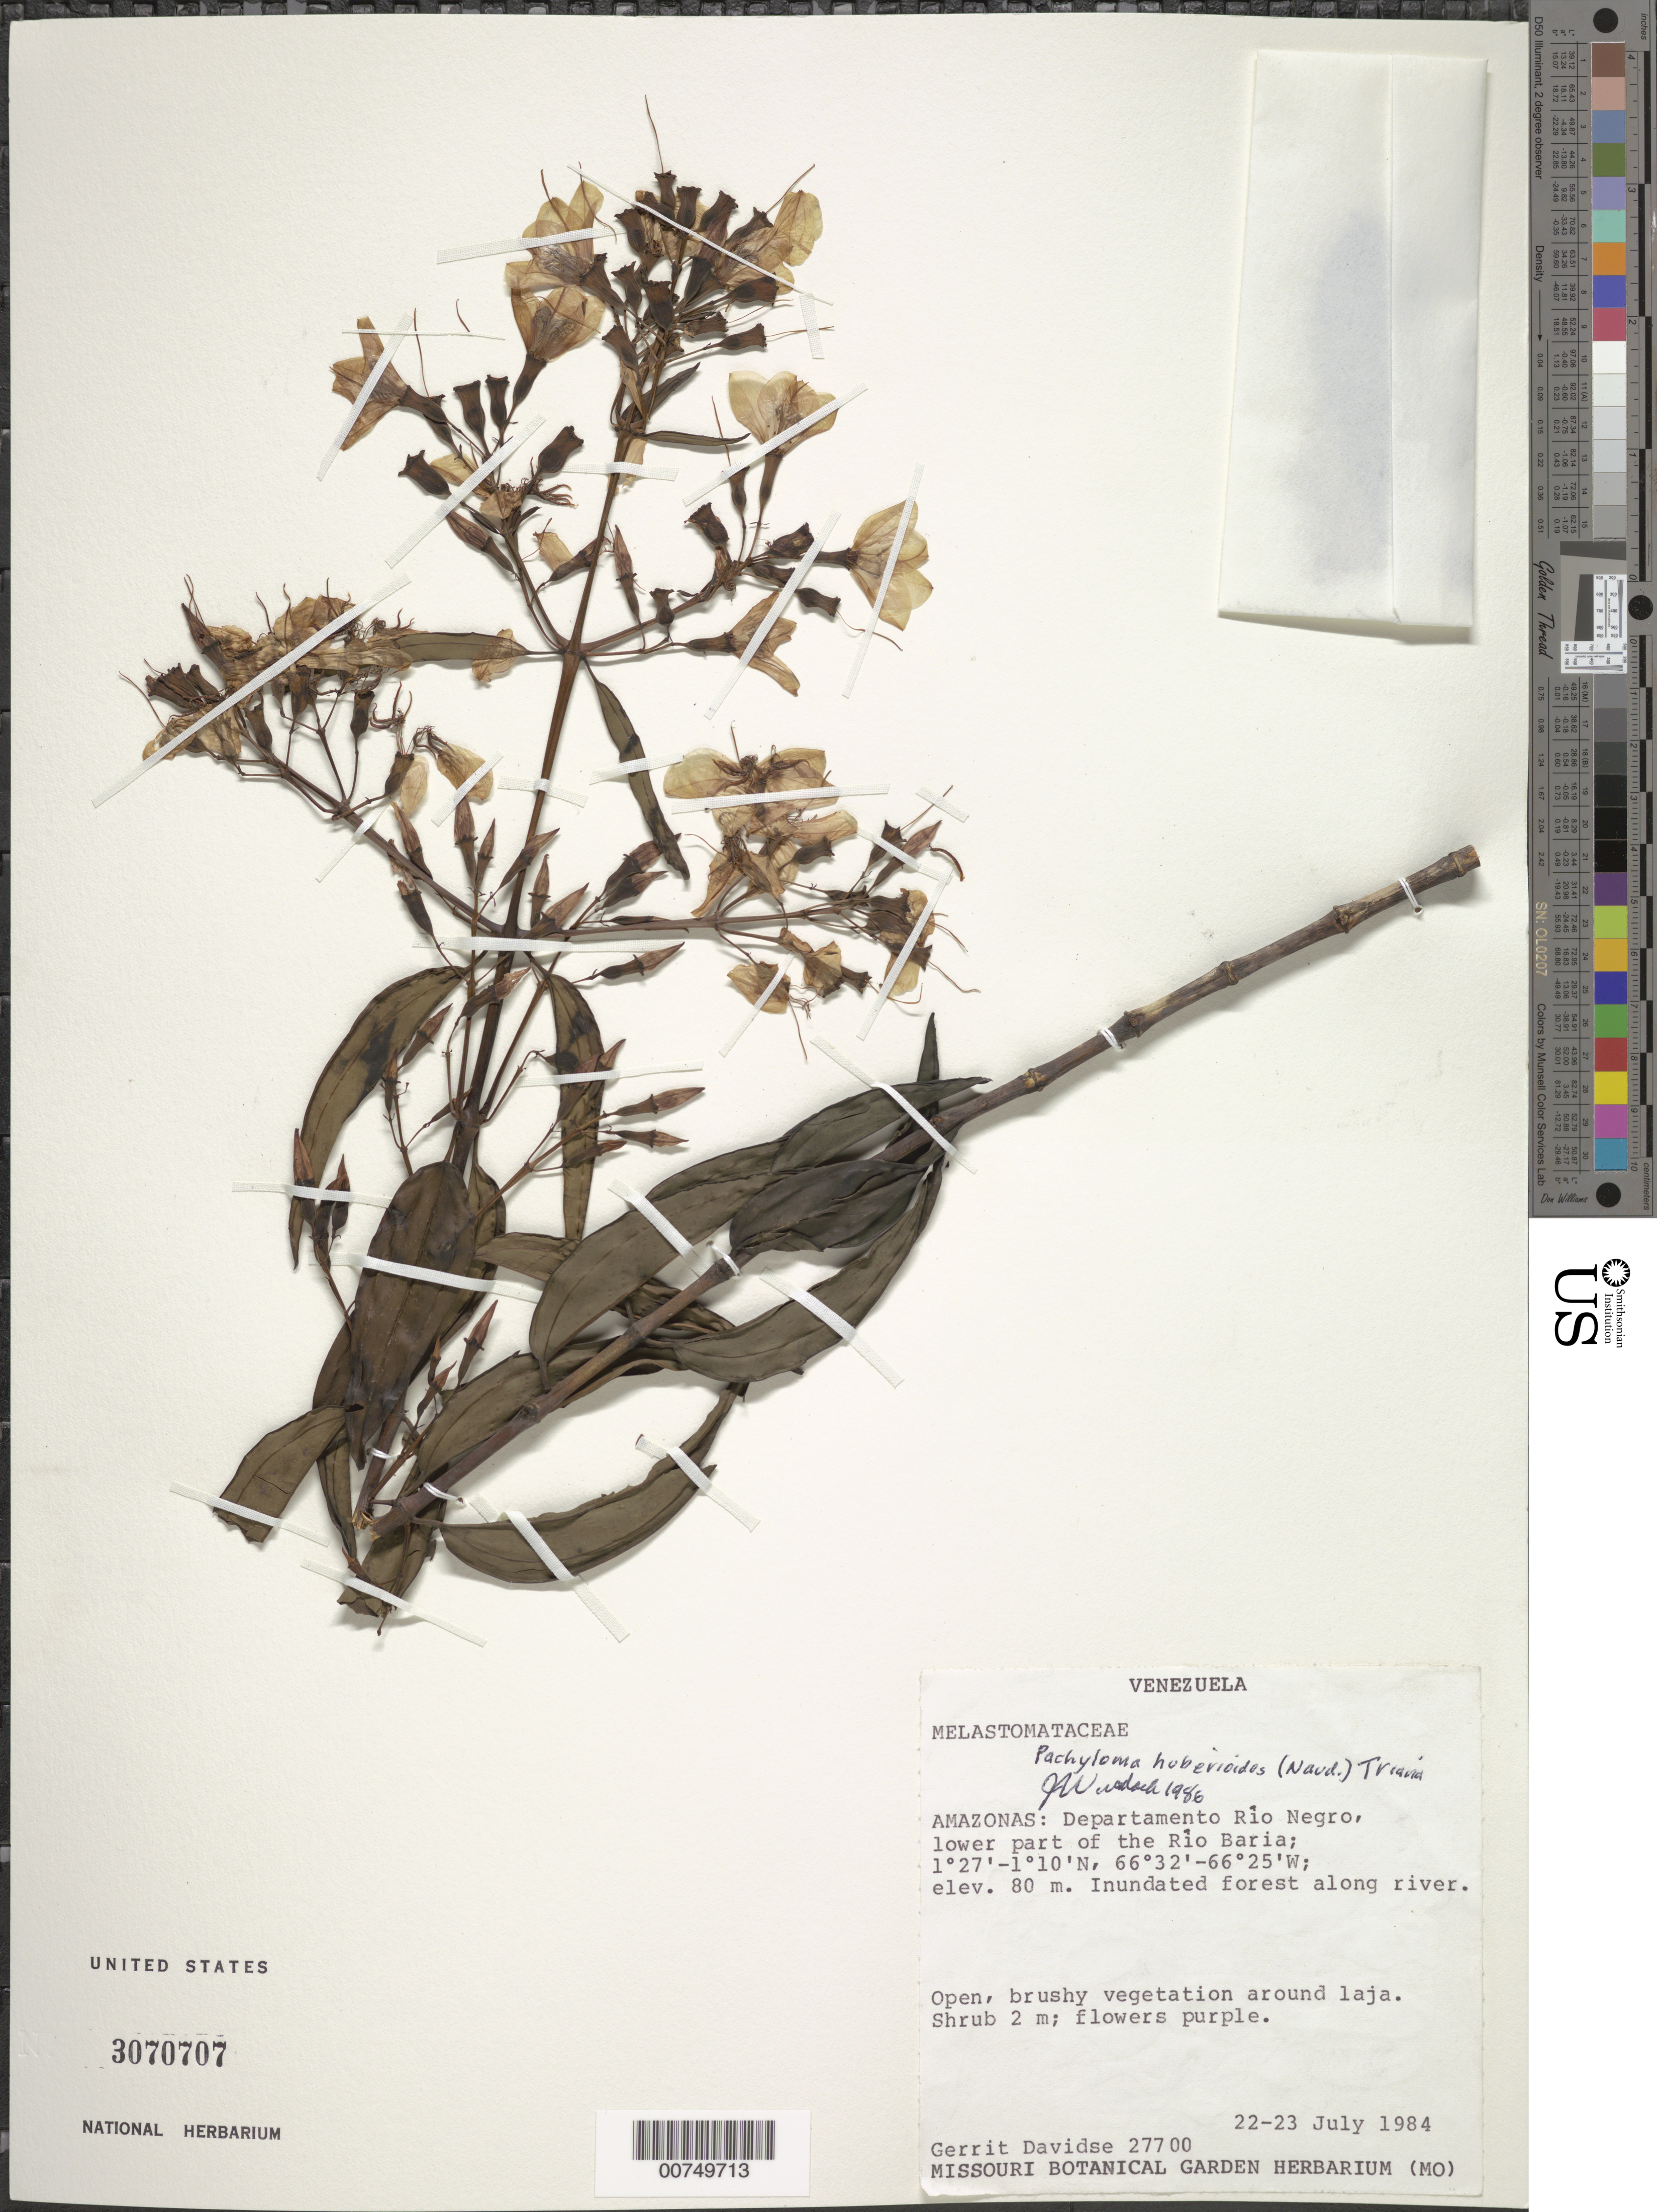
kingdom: Plantae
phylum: Tracheophyta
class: Magnoliopsida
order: Myrtales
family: Melastomataceae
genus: Pachyloma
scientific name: Pachyloma huberioides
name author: (Naudin) Triana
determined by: Prance, G. T.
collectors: G. Davidse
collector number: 27700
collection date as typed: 22-Jul-84 to 23-Jul-84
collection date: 1984-07-22/1984-07-23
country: Venezuela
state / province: Amazonas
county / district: Río Negro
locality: Río Baria, lower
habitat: Open, brushy vegetation around laja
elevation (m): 80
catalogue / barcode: US 3070707